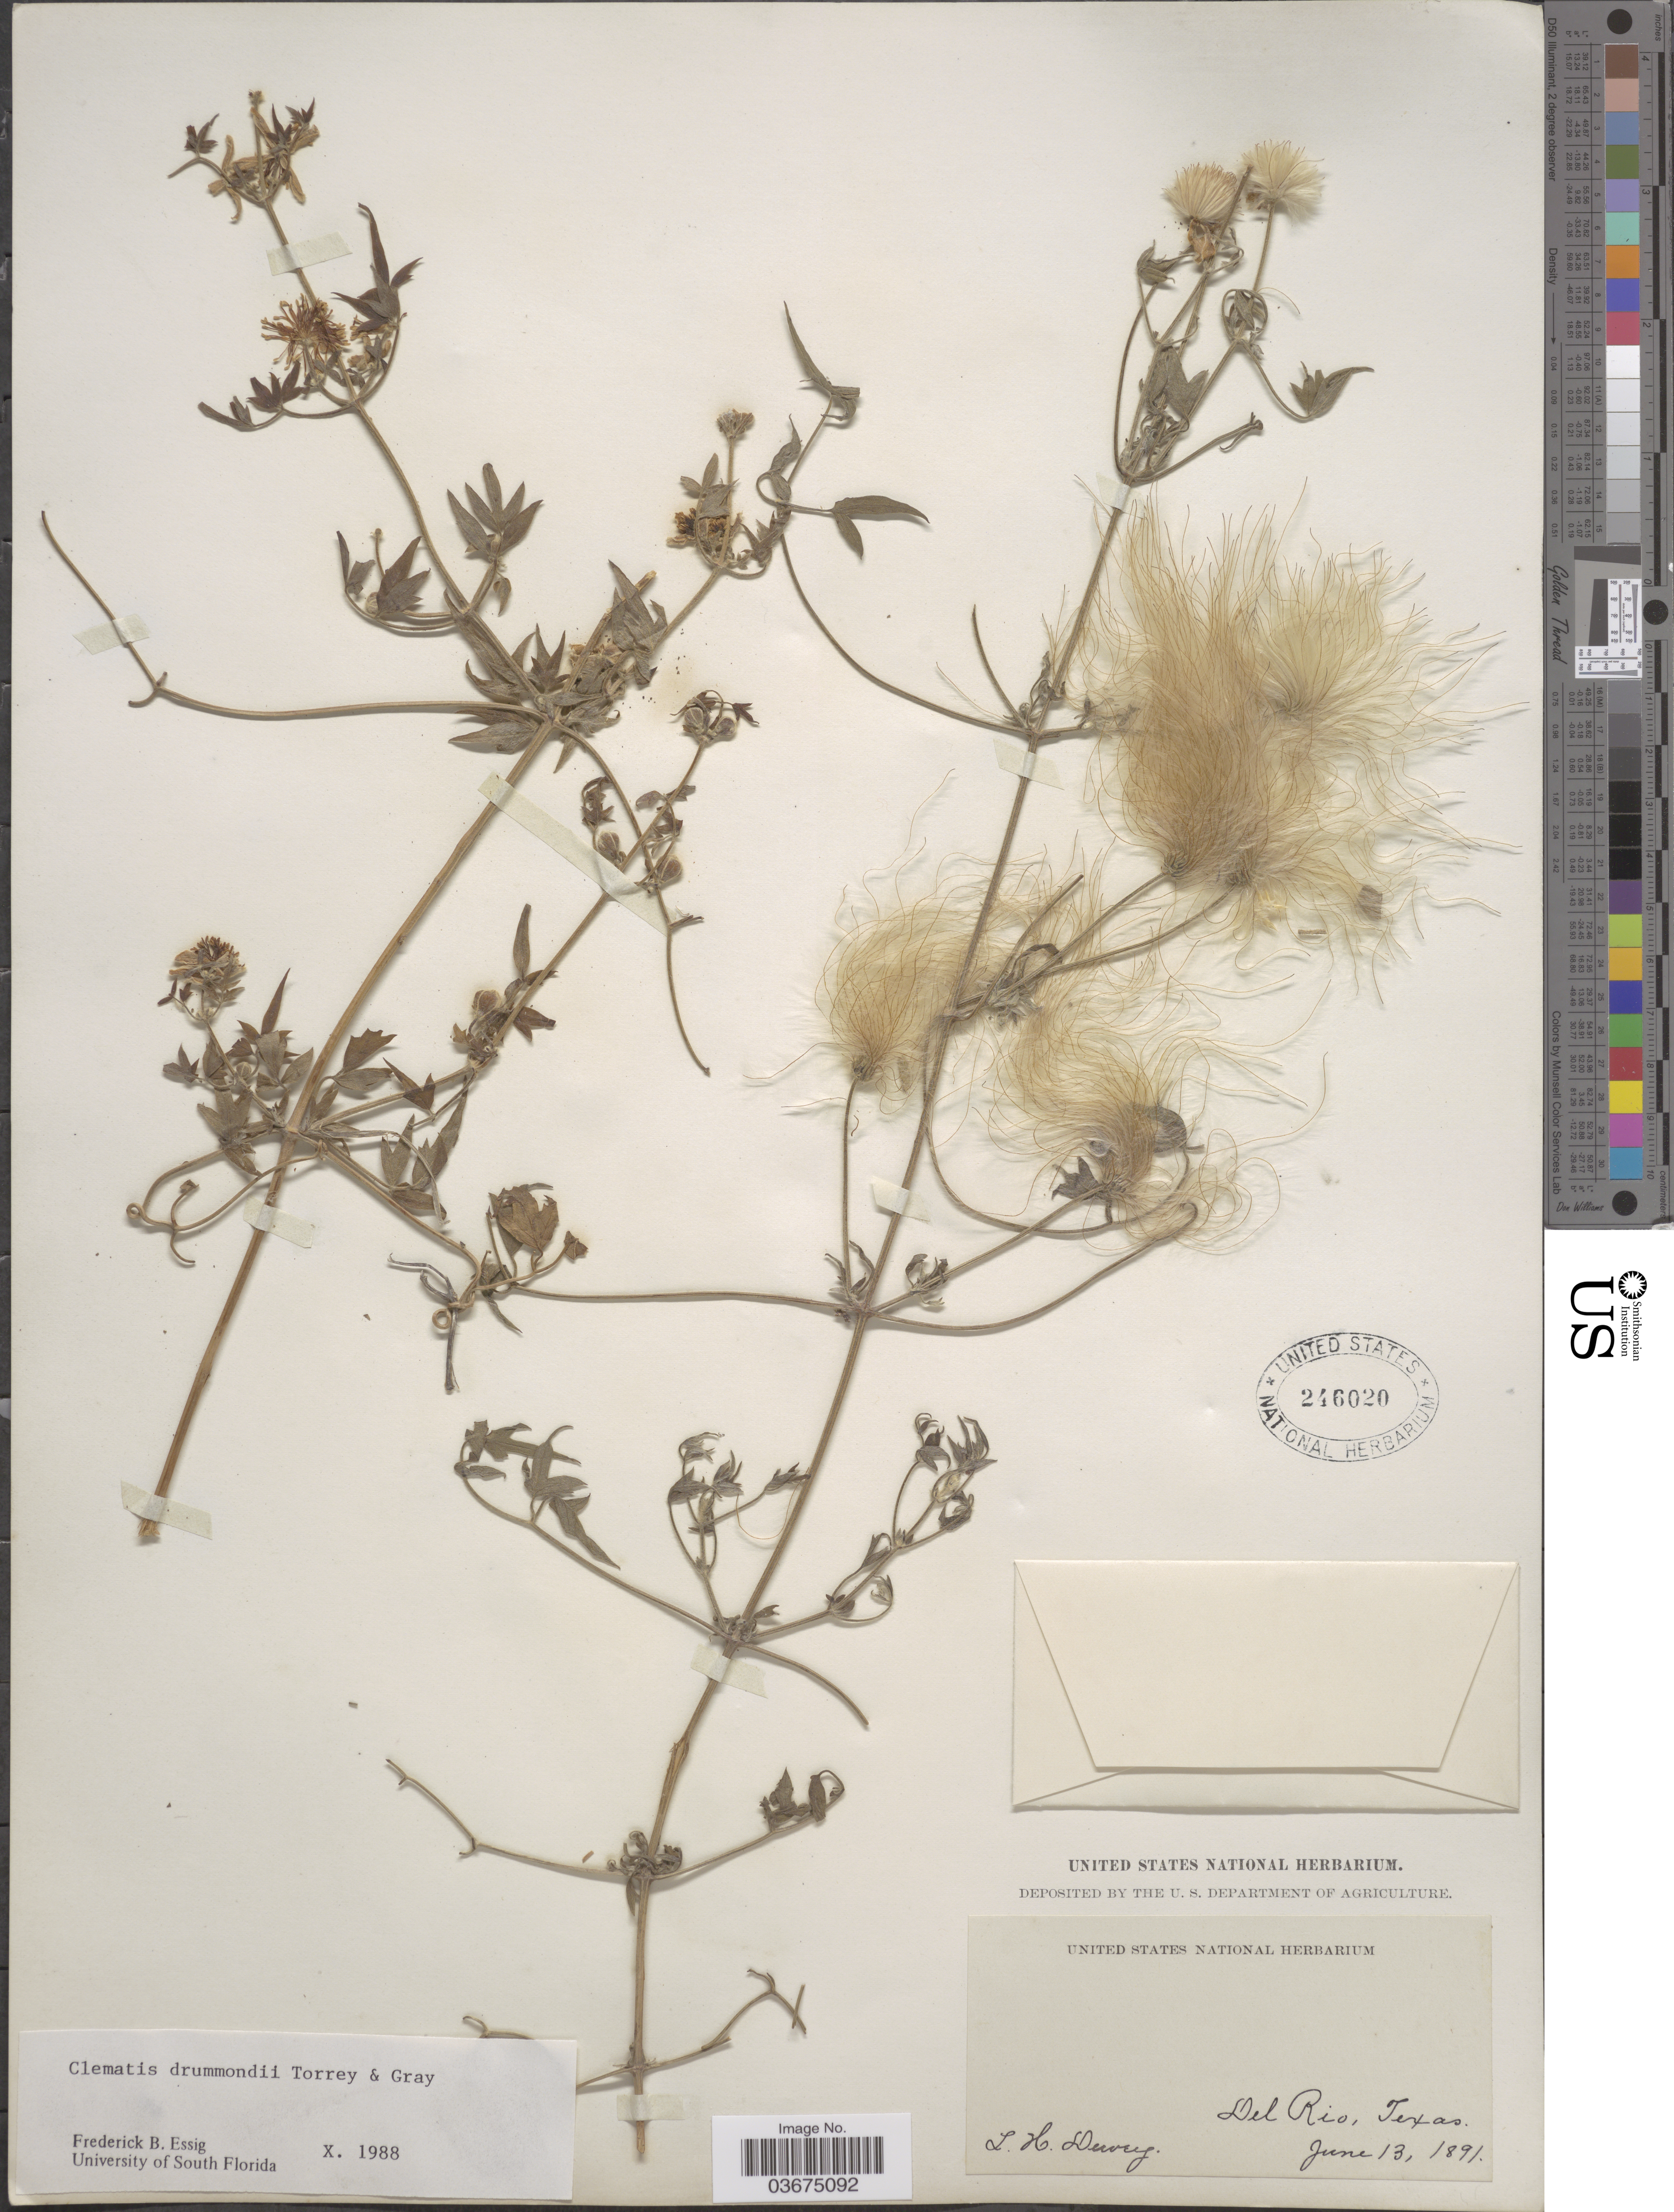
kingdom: Plantae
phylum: Tracheophyta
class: Magnoliopsida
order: Ranunculales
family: Ranunculaceae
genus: Clematis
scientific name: Clematis drummondii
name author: Torr. & A. Gray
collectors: L. H. Dewey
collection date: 1891-06-13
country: United States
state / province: Texas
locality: Del Rio.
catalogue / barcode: US 246020